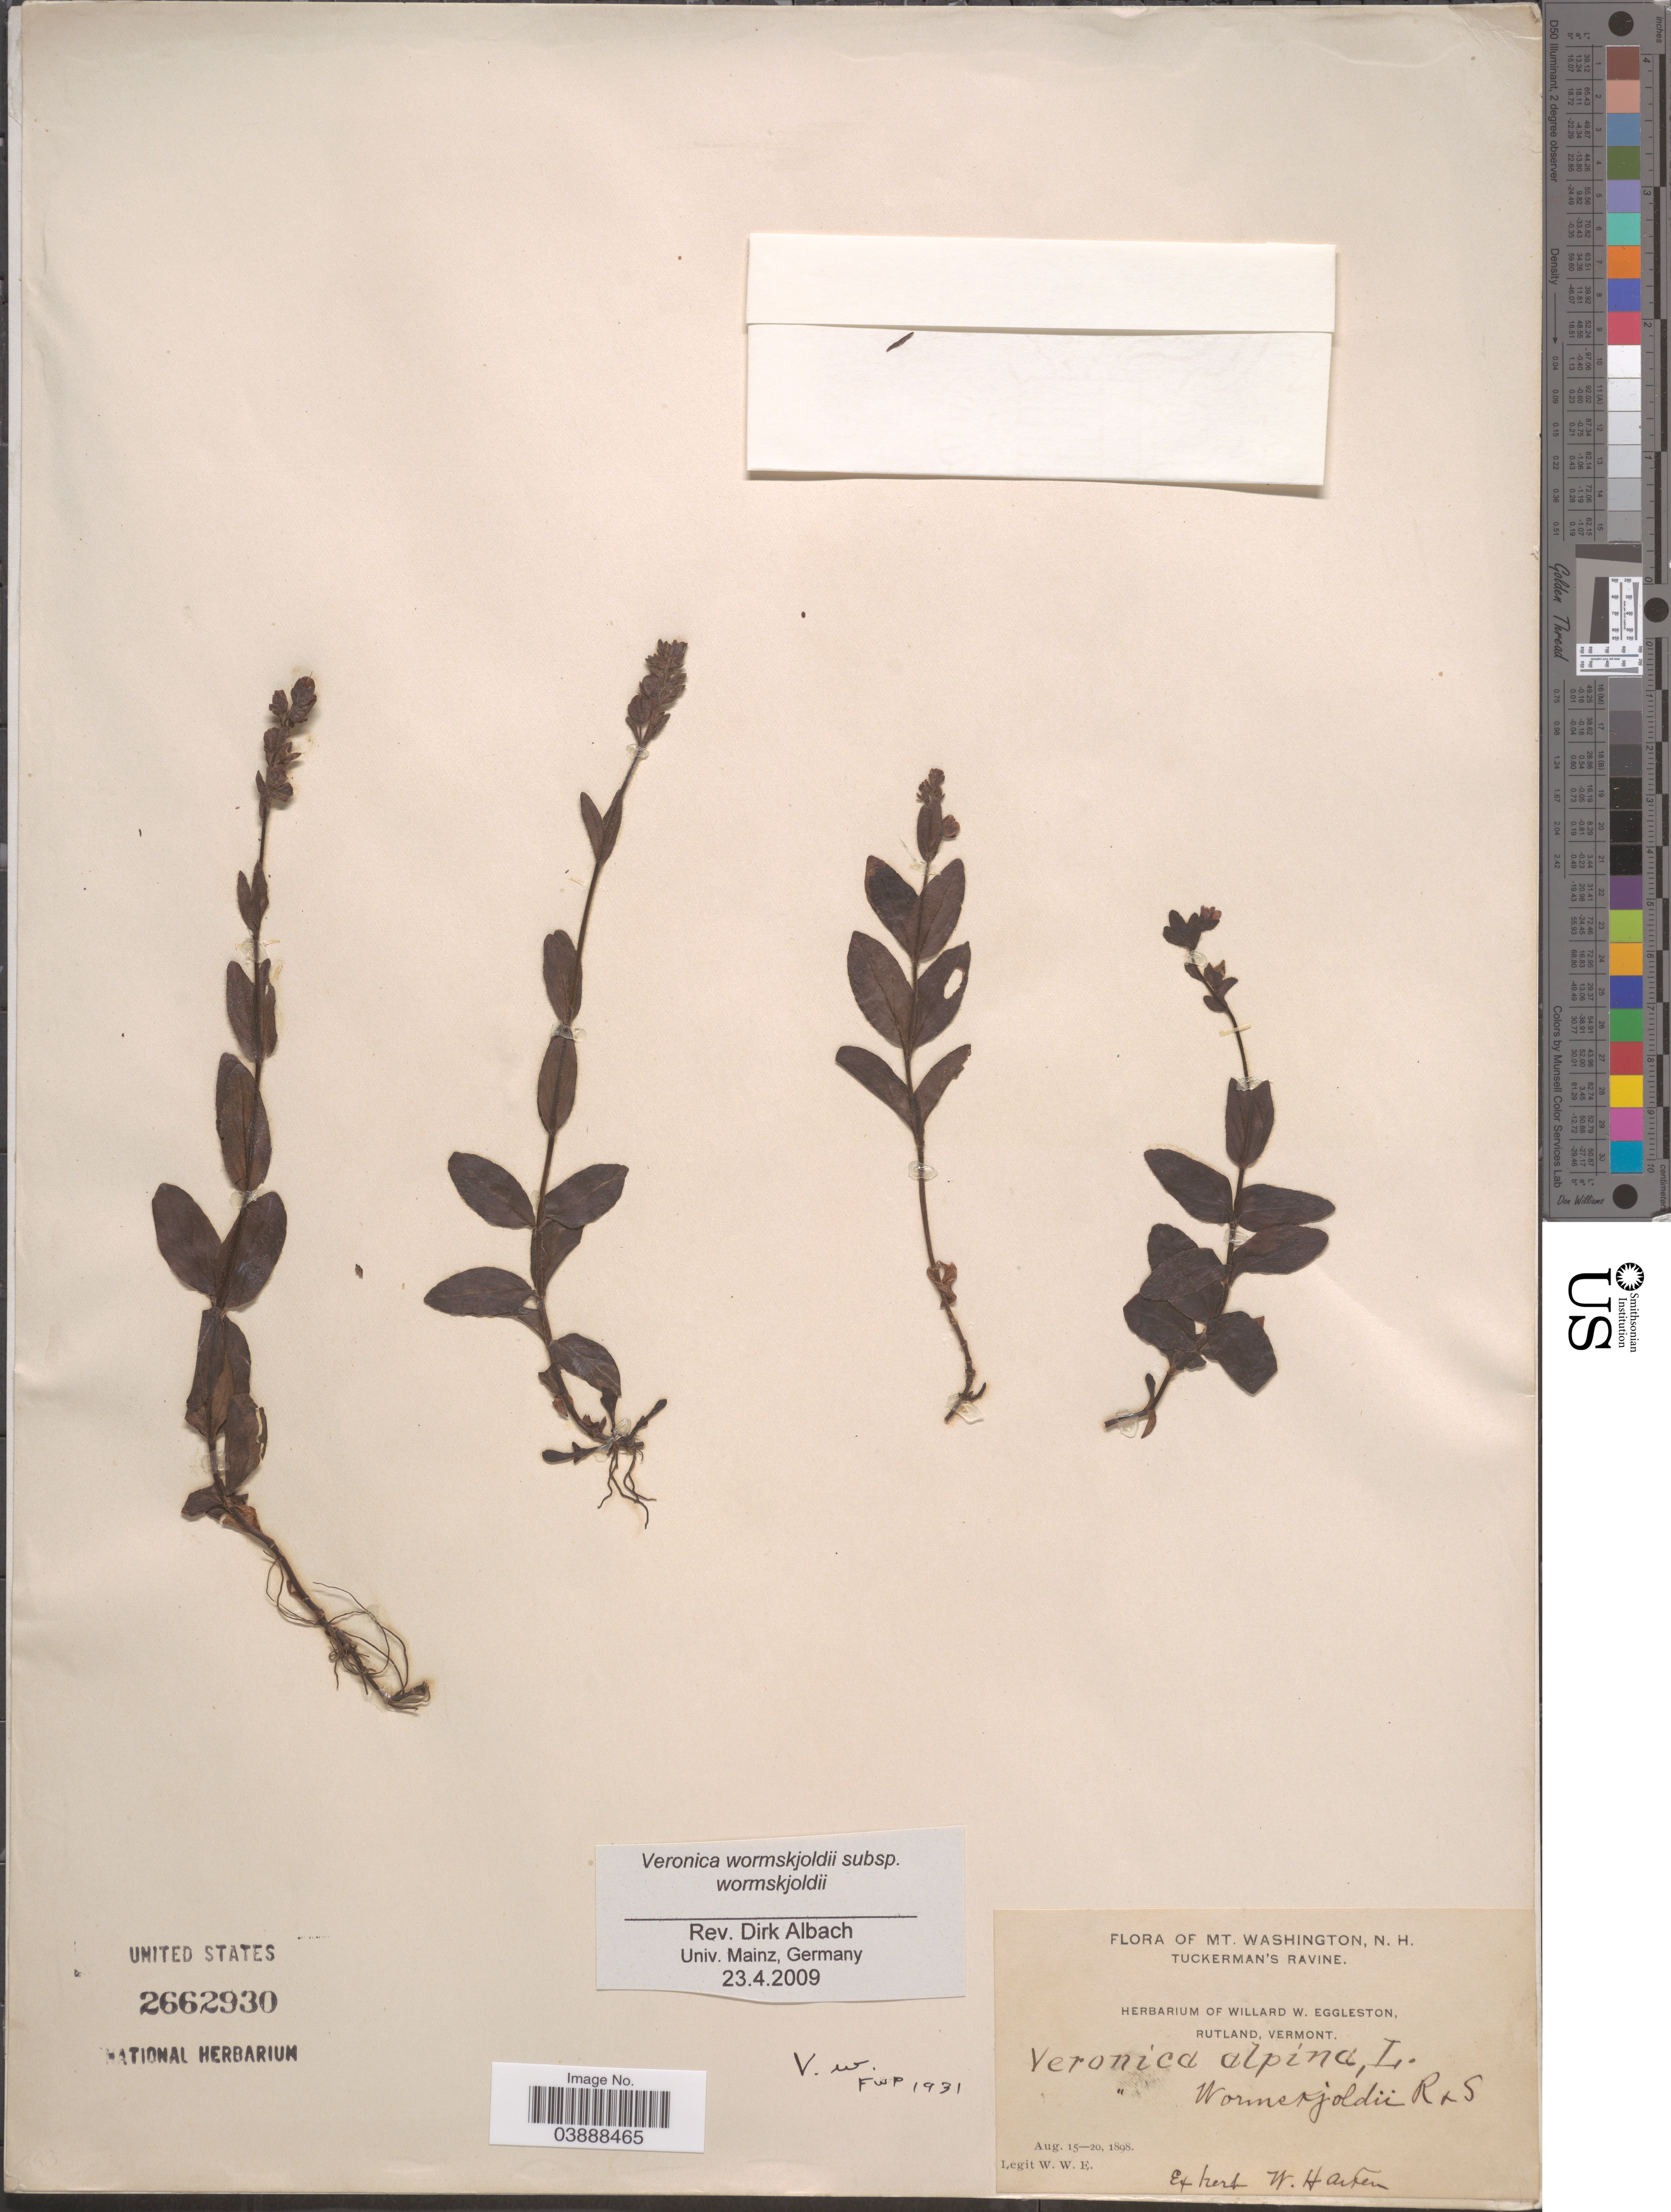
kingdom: Plantae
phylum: Tracheophyta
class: Magnoliopsida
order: Lamiales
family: Plantaginaceae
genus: Veronica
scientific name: Veronica wormskjoldii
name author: Roem. & Schult.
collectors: W. W. Eggleston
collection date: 1898-08-15/1898-08-20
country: United States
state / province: New Hampshire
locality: Mt. Washington. Tuckerman's Ravine.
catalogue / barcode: US 2662930